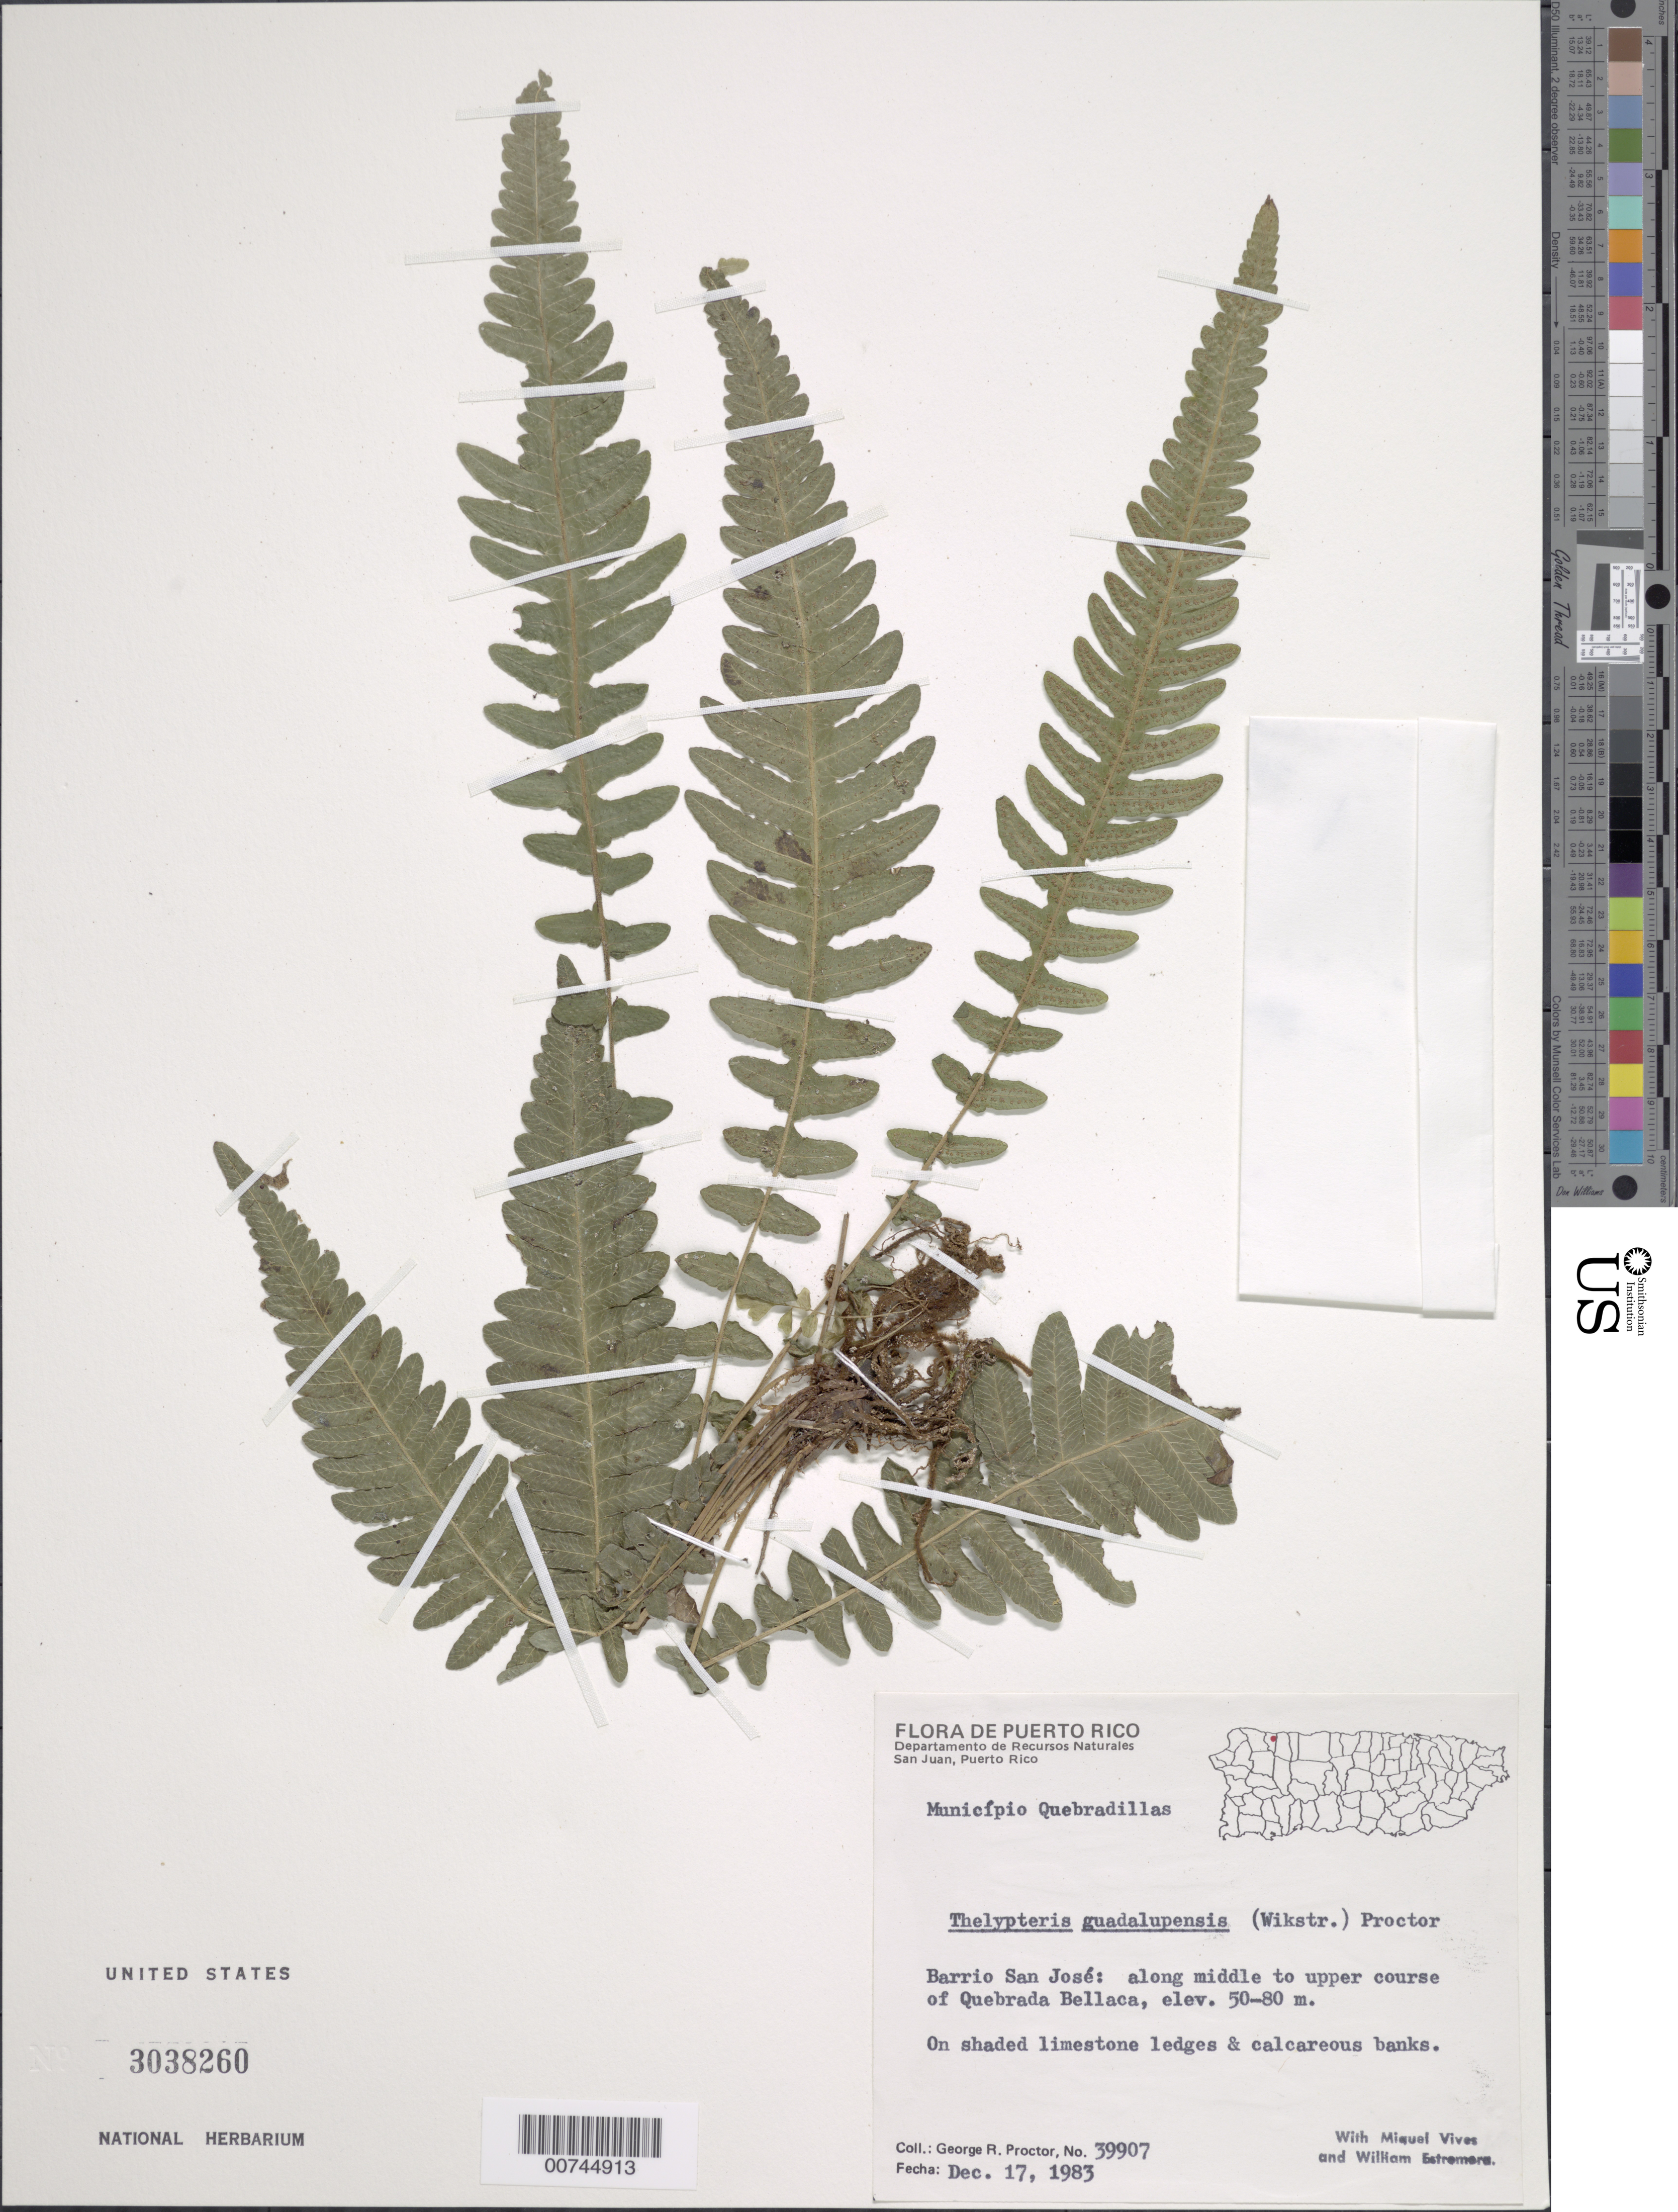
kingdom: Plantae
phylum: Tracheophyta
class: Polypodiopsida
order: Polypodiales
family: Thelypteridaceae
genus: Goniopteris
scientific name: Goniopteris guadelupensis (Wikstr.) comb. nov., ined 2015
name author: (Wikstr.)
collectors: G. R. Proctor, M. Vives & W. Estremera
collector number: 39907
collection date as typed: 17 Dec 1983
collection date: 1983-12-17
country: Puerto Rico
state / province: Quebradillas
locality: Barrio San José: along middle to upper course of Quebrada Bellaca, Municipio Quebradillas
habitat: On shaded limestone ledges & calcareous banks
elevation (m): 50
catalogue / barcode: US 3038260